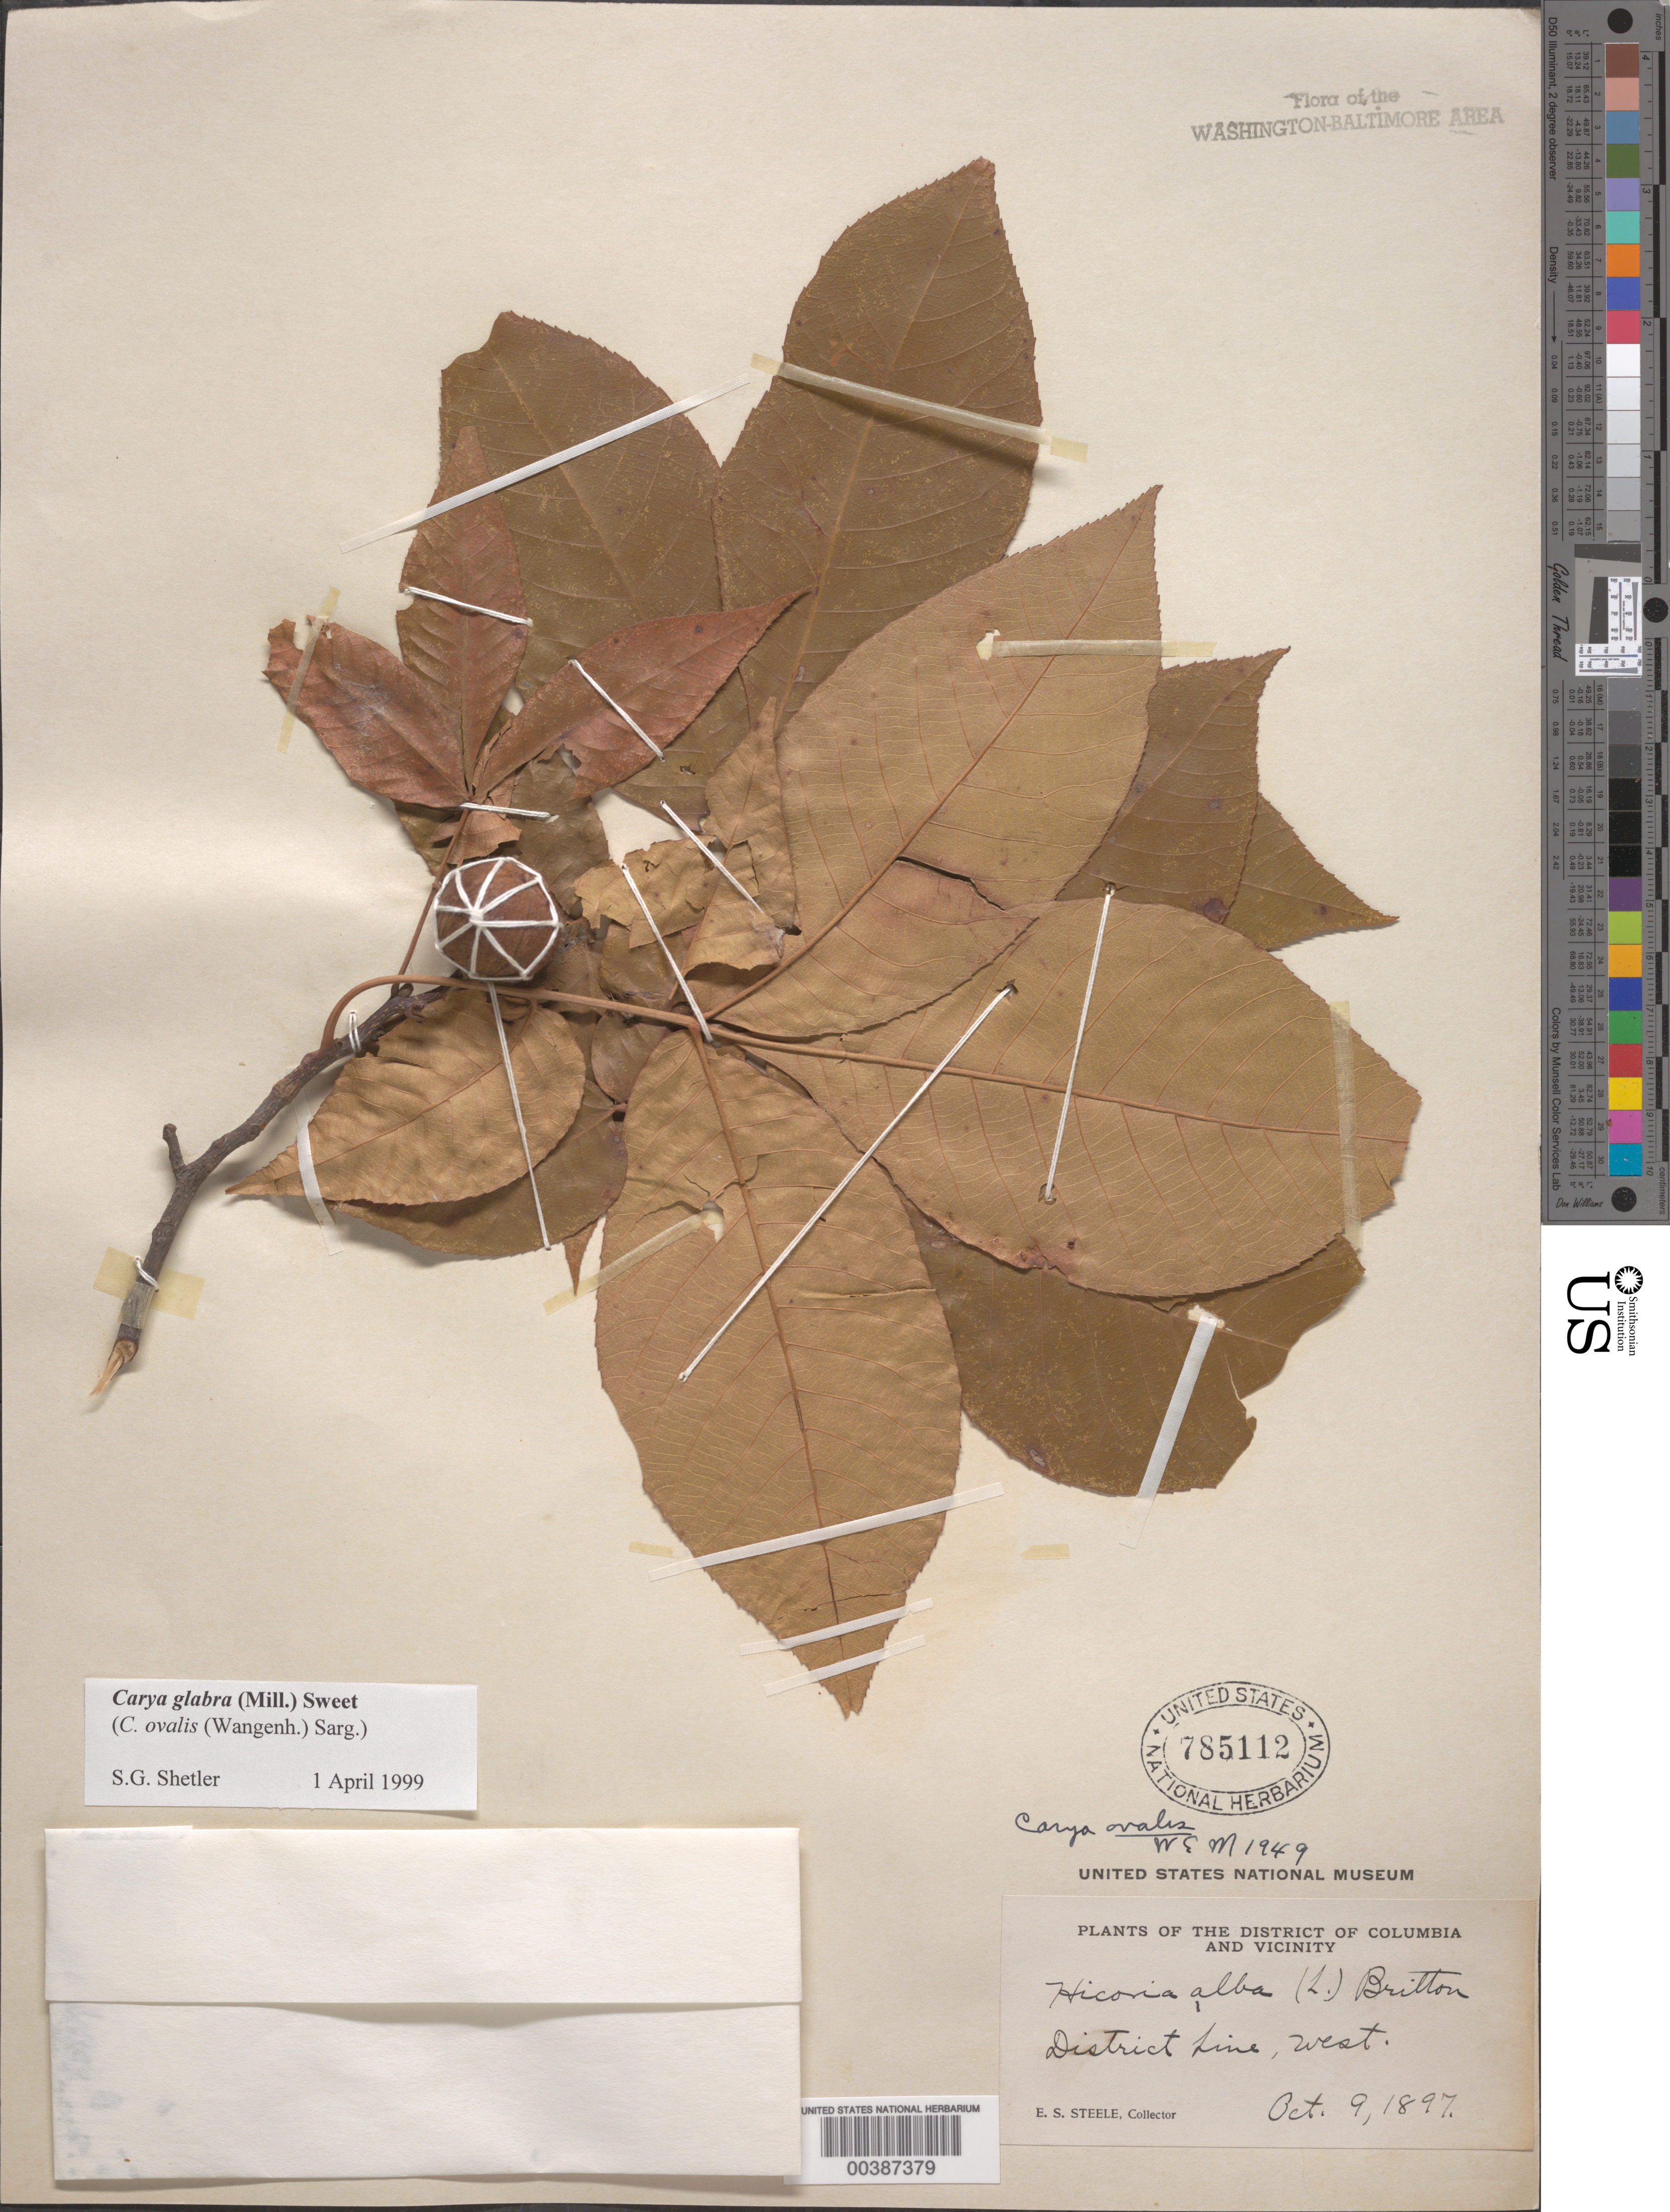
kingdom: Plantae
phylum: Tracheophyta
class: Magnoliopsida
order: Fagales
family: Juglandaceae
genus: Carya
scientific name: Carya glabra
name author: (Mill.) Sweet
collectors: E. Steele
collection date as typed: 09 Oct 1897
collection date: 1897-10-09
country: United States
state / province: District of Columbia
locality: District Line, West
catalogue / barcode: US 785112